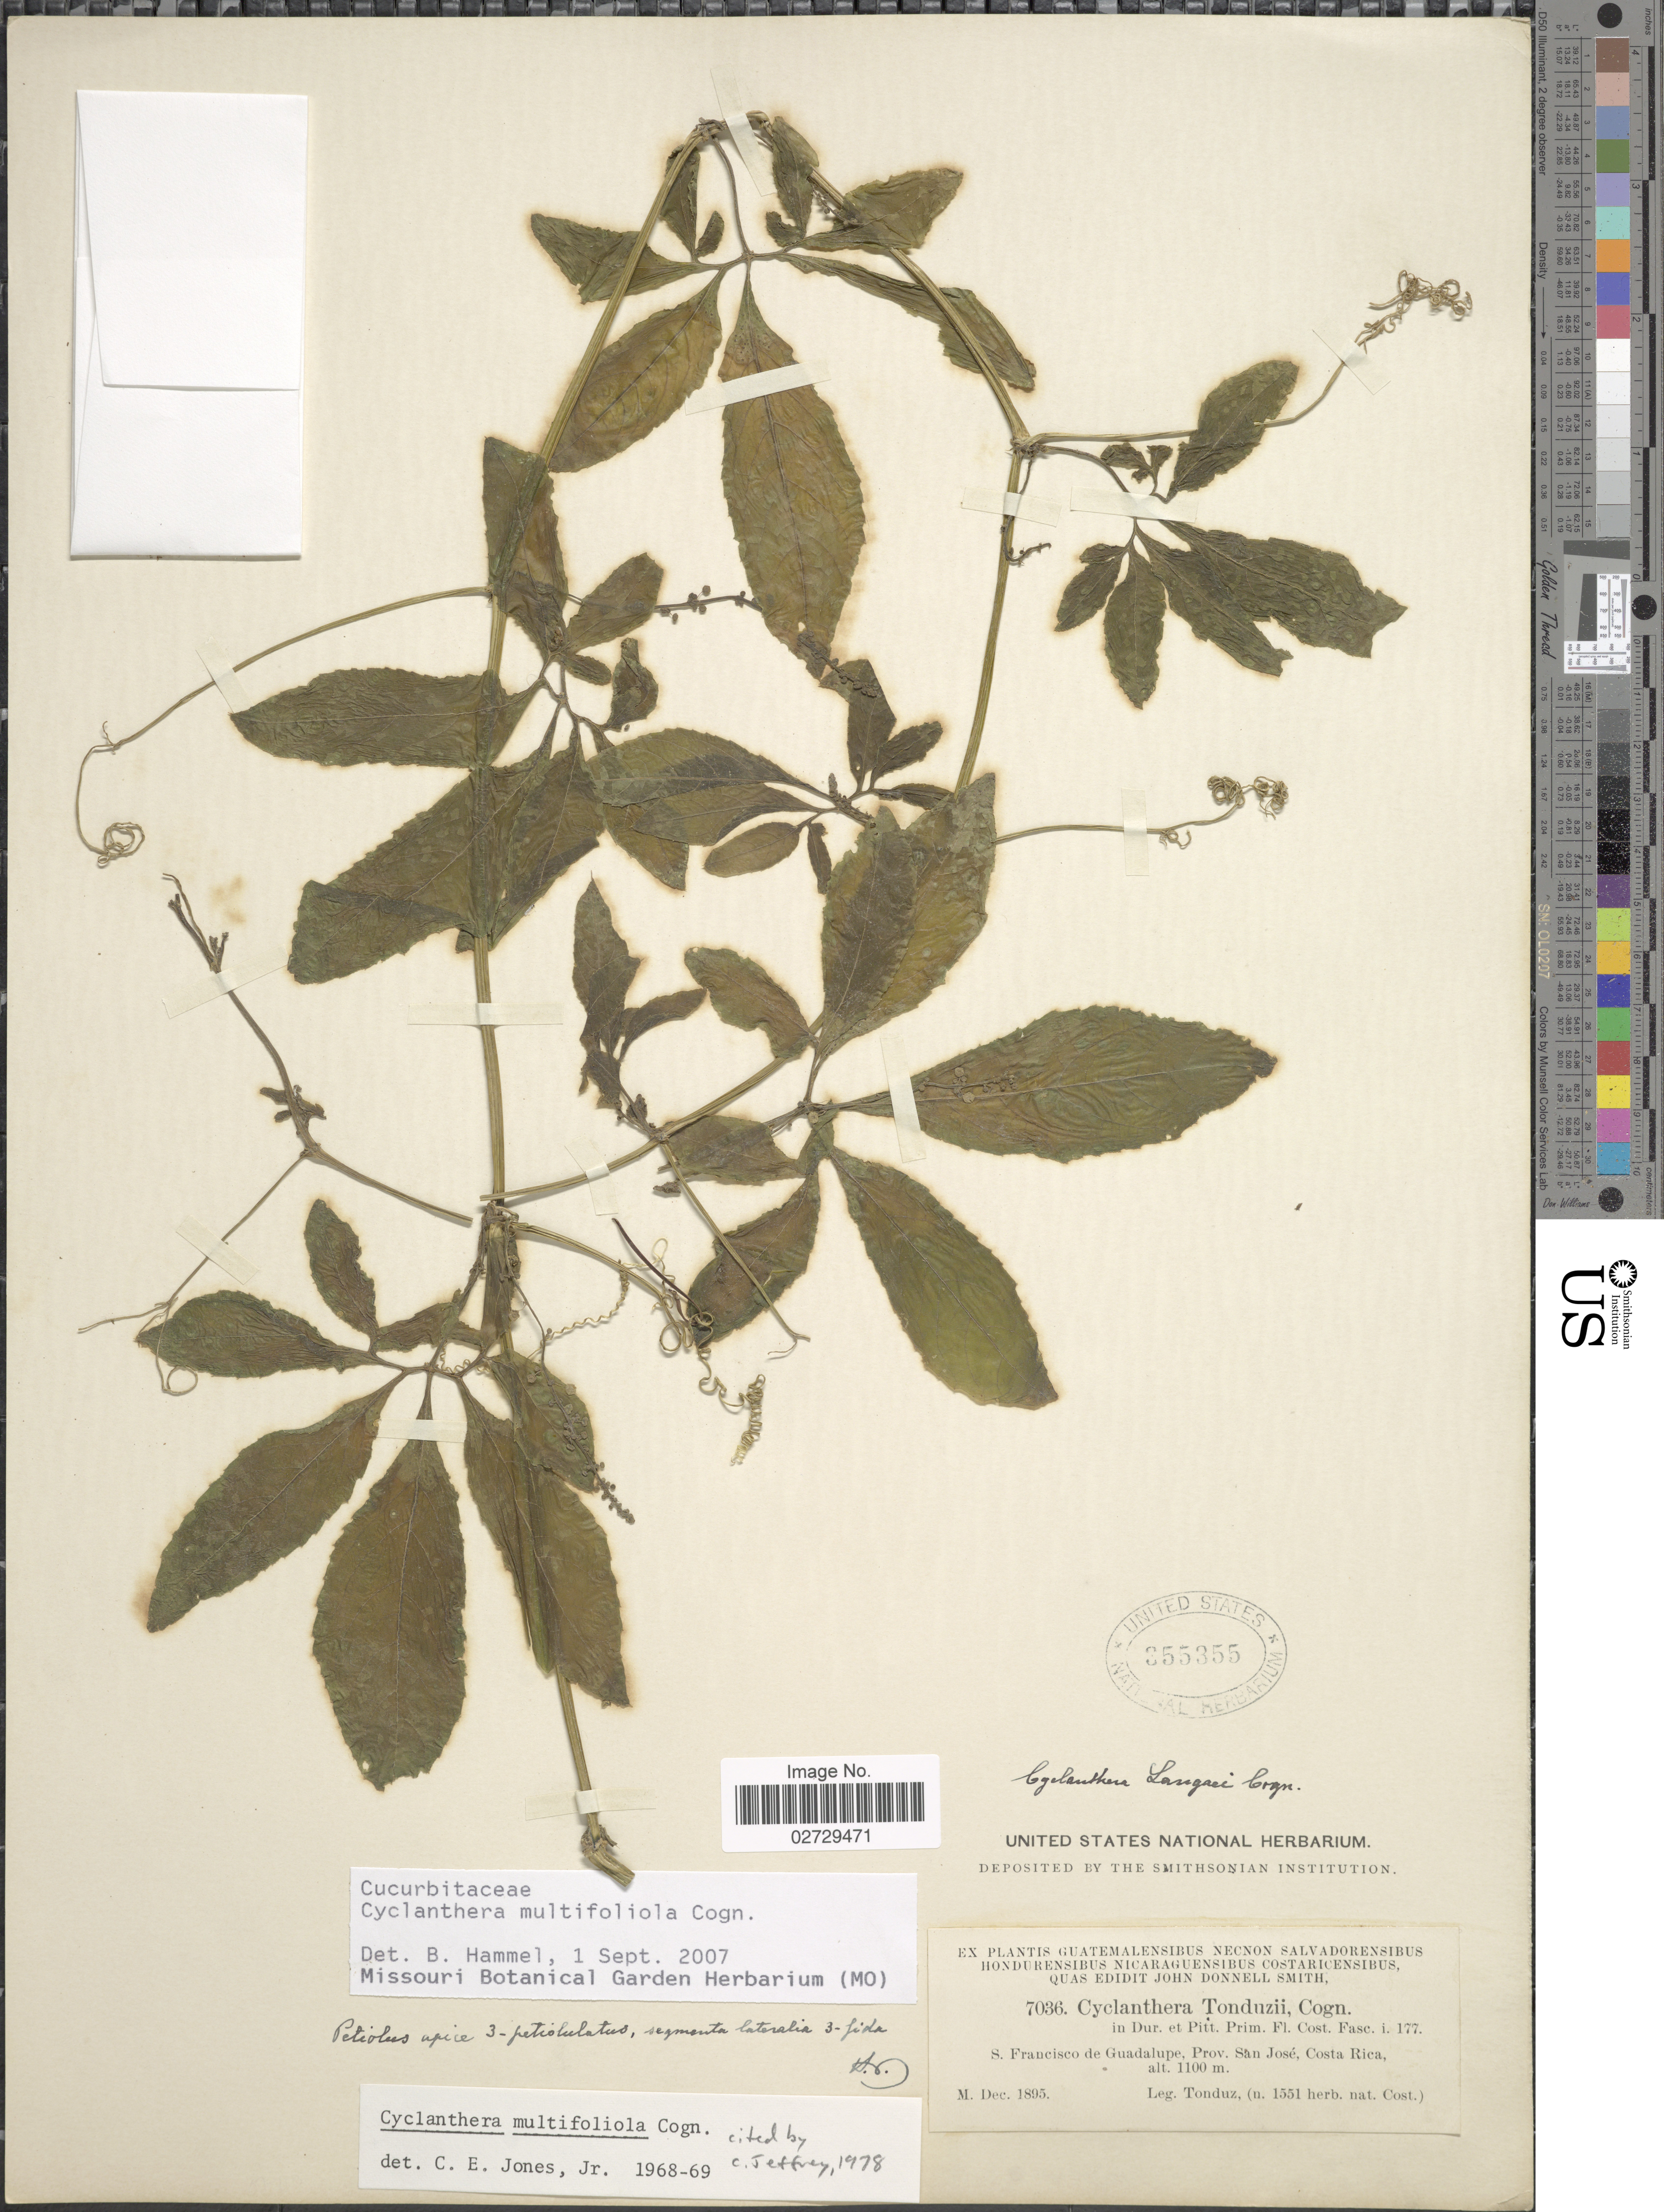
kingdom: Plantae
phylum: Tracheophyta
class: Magnoliopsida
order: Cucurbitales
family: Cucurbitaceae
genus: Cyclanthera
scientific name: Cyclanthera multifoliolata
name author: Cogn.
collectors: A. Tonduz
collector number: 7036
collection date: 1895-12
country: Costa Rica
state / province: San José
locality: S. Francisco de Guadalupe.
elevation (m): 1100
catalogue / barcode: US 355355